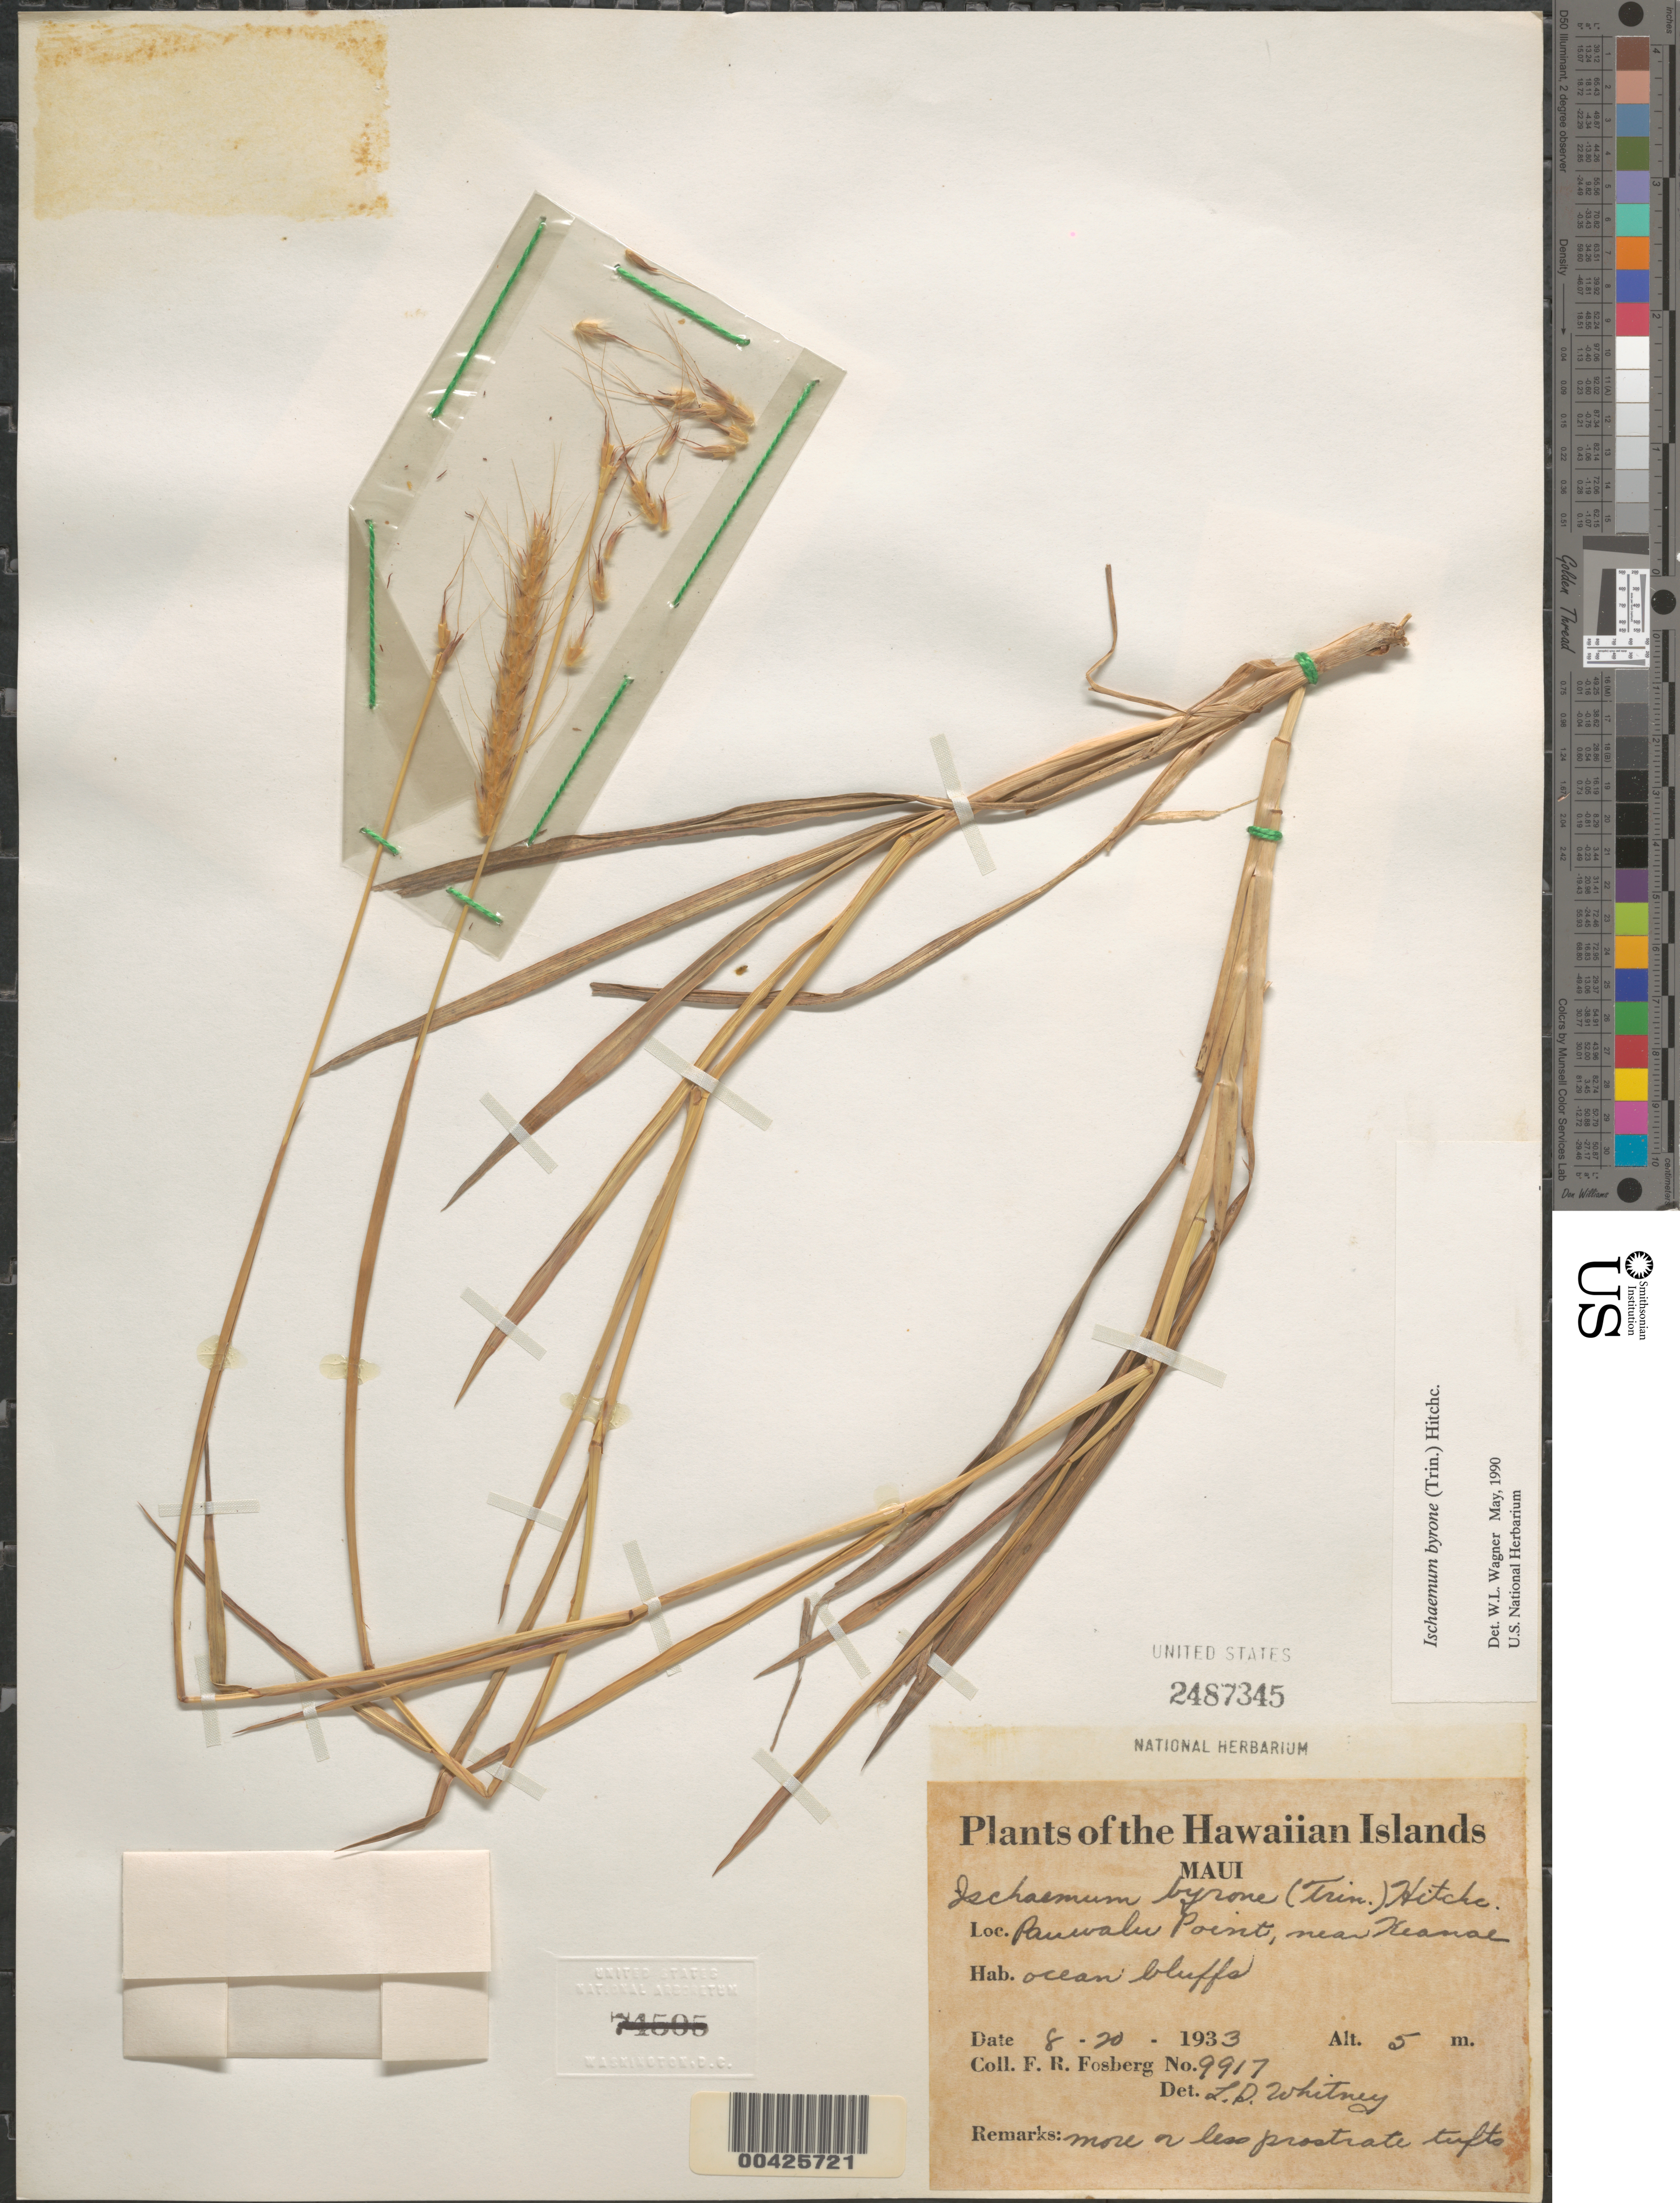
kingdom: Plantae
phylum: Tracheophyta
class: Liliopsida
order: Poales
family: Poaceae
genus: Ischaemum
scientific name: Ischaemum byrone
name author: (Trin.) Hitchc.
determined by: Wagner, W. L., (BOT), Smithsonian Institution - National Museum of Natural History (UNITED STATES)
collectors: F. R. Fosberg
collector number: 9917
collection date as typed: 20 Aug 1933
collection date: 1933-08-20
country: United States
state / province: Hawaii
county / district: Maui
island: Maui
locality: Pauwalu Point, near Keanae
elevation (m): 5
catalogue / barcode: US 2487345